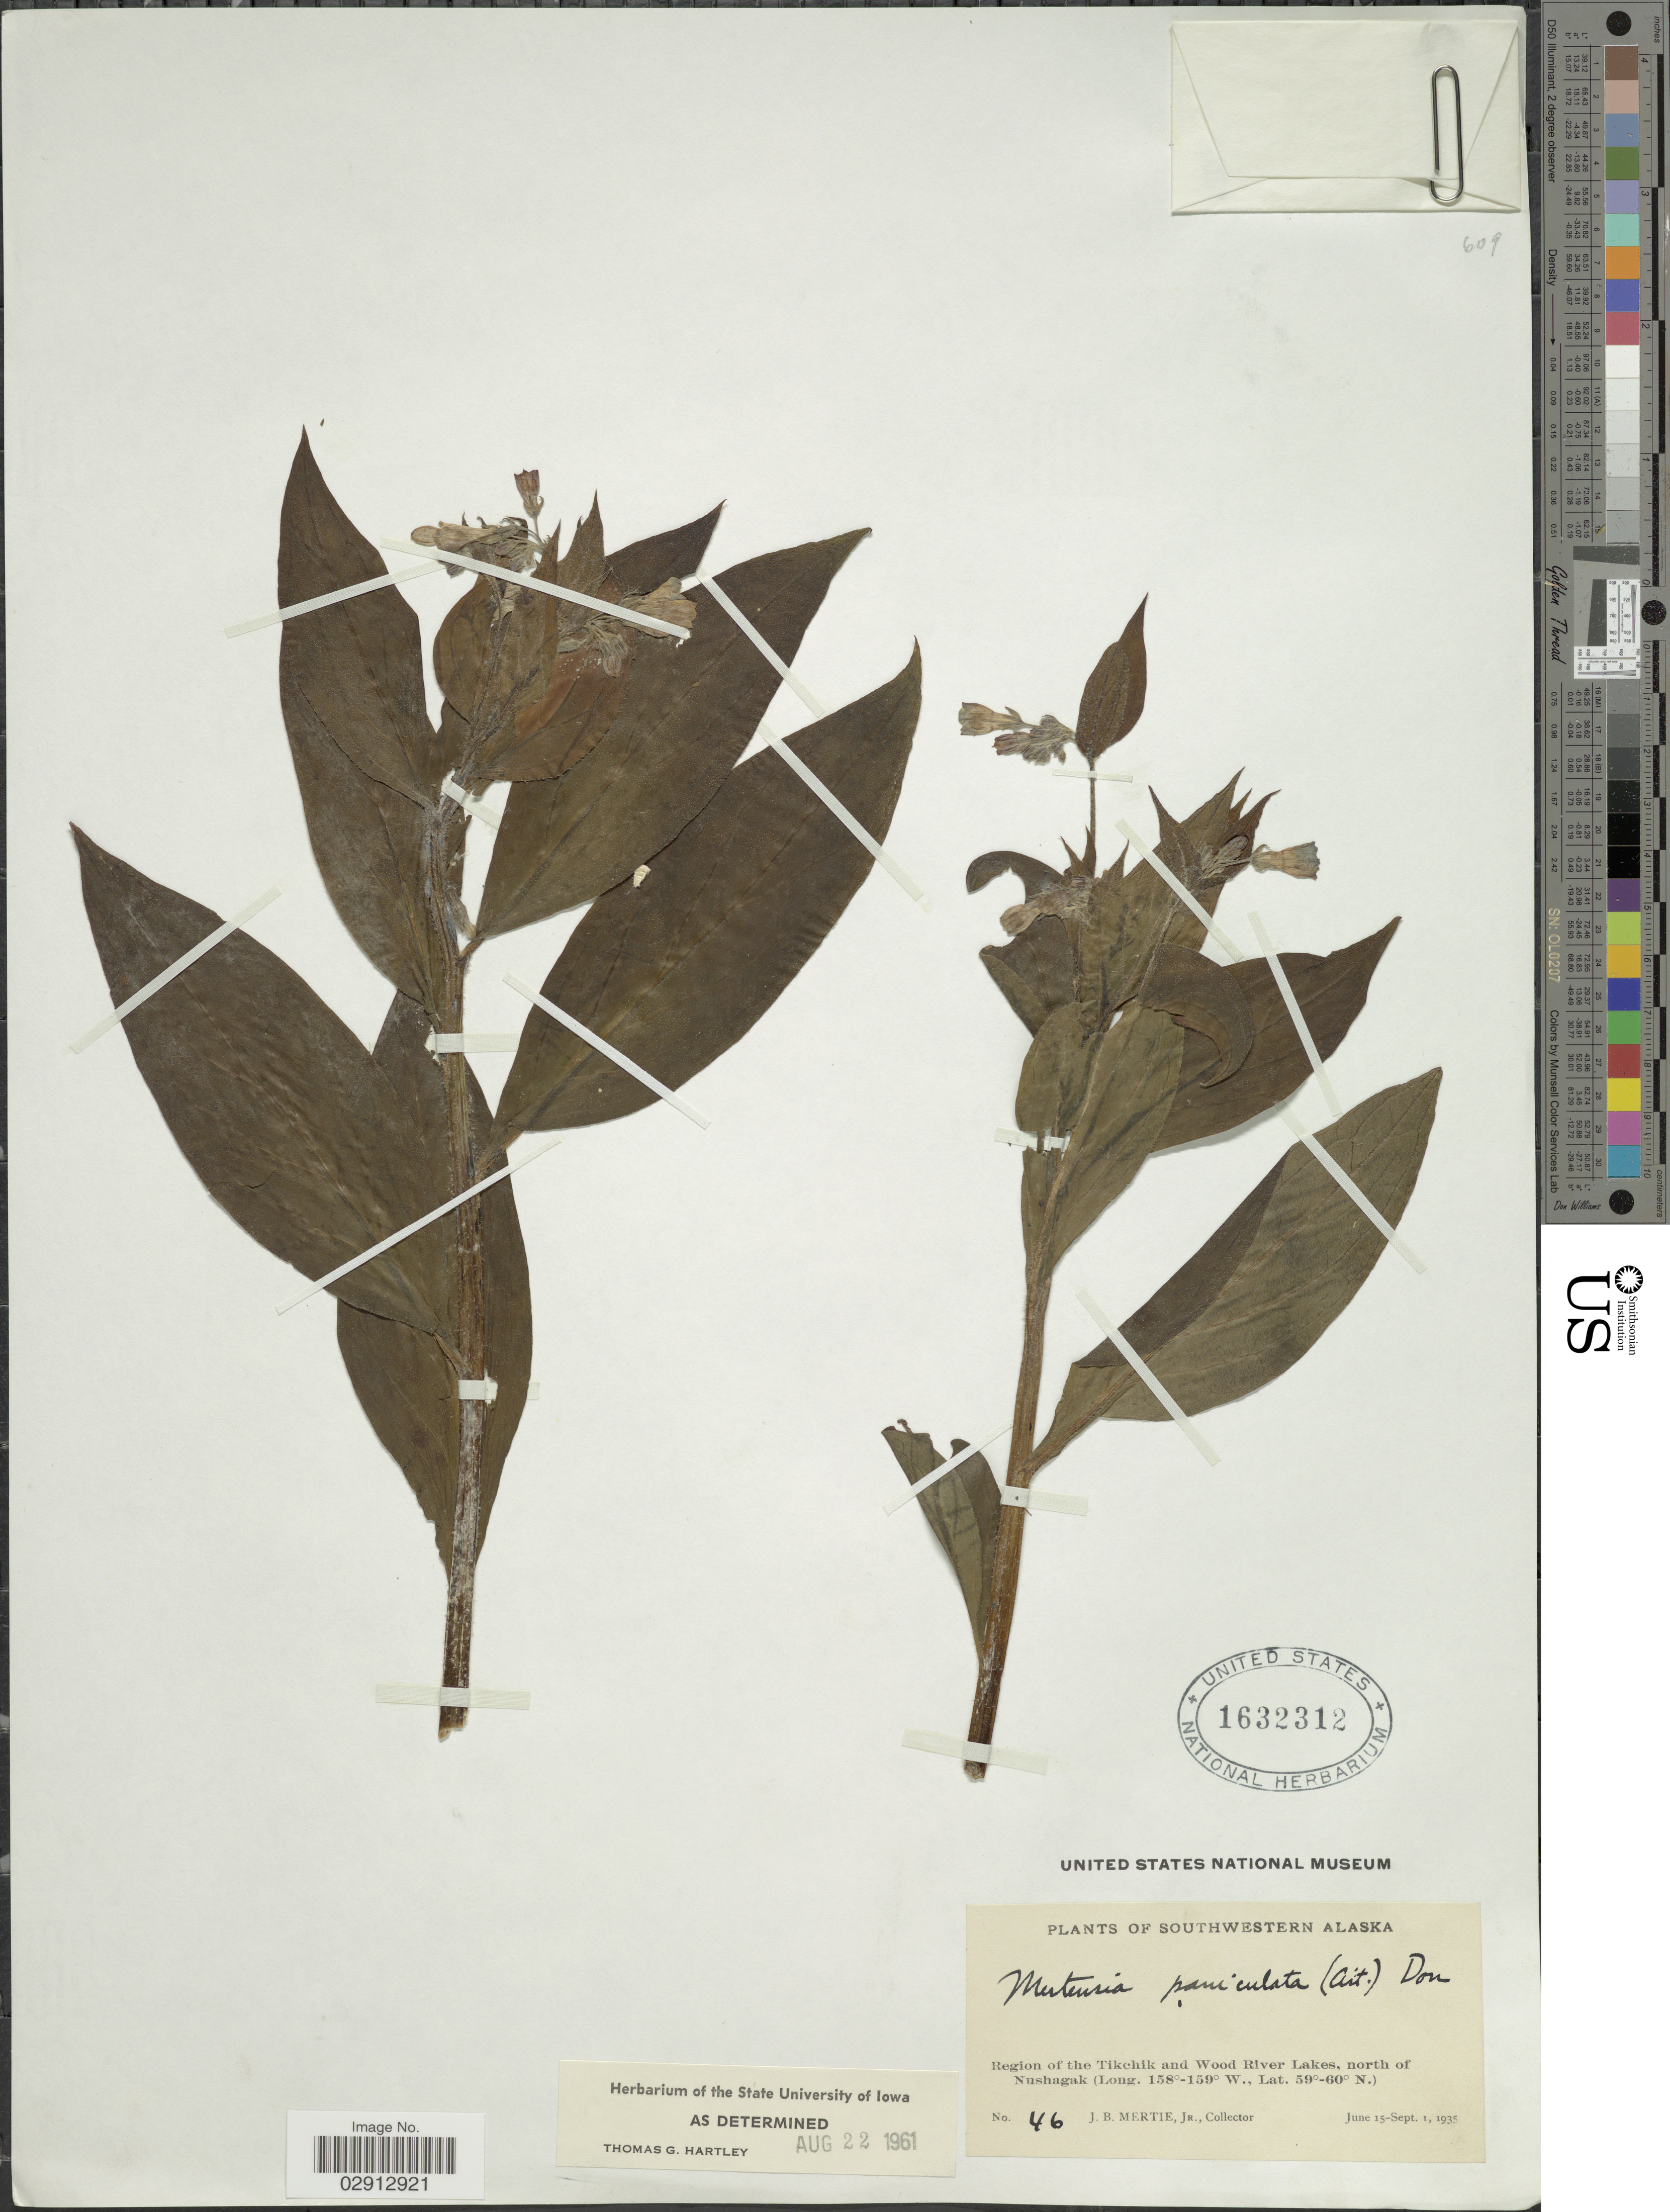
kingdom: Plantae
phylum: Tracheophyta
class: Magnoliopsida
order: Boraginales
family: Boraginaceae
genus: Mertensia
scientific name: Mertensia paniculata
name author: (Aiton) G. Don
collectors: J. Mertie Jr.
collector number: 46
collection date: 1935-06-15/1935-09-01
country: United States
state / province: Alaska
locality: Southwestern Alaska. Region of the Tikchik and Wood River Lakes, north of Nushagak.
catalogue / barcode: US 1632312